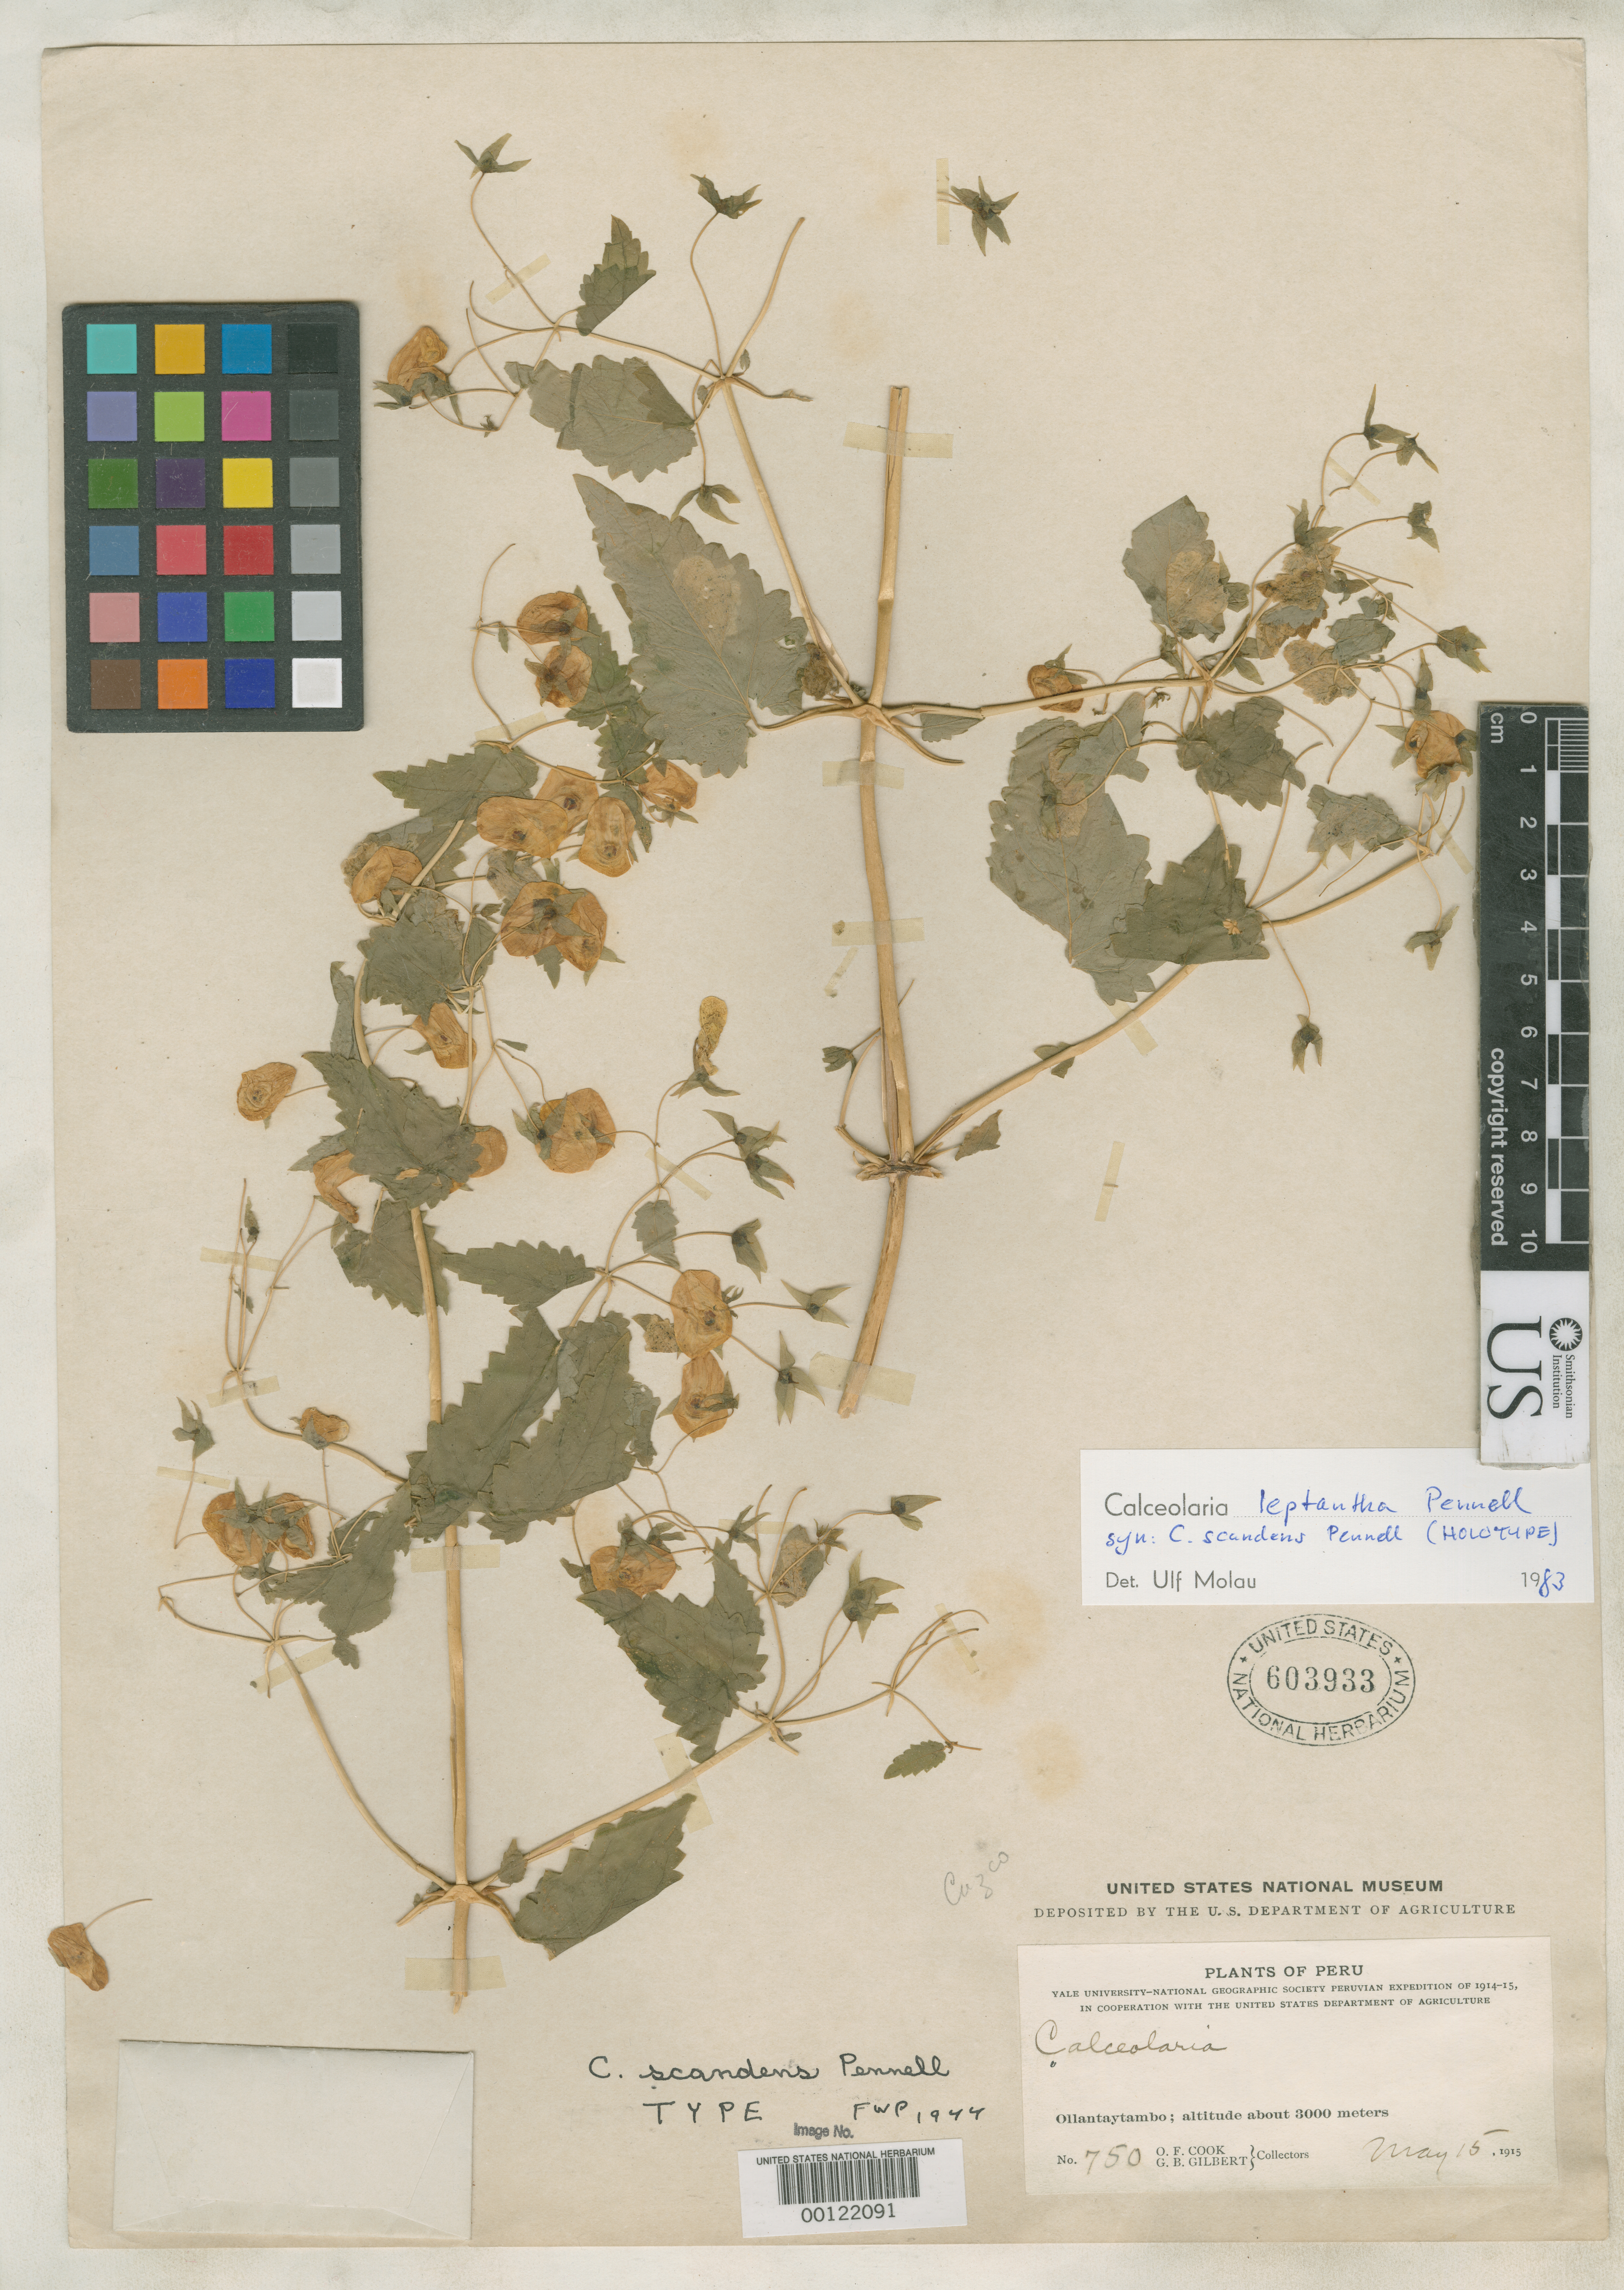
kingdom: Plantae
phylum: Tracheophyta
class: Magnoliopsida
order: Lamiales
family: Calceolariaceae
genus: Calceolaria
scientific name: Calceolaria scandens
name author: Pennell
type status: Holotype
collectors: O. F. Cook & G. B. Gilbert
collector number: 750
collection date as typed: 15 May 1915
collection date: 1915-05-15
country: Peru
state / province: Cusco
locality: Ollantaytambo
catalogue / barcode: US 603933